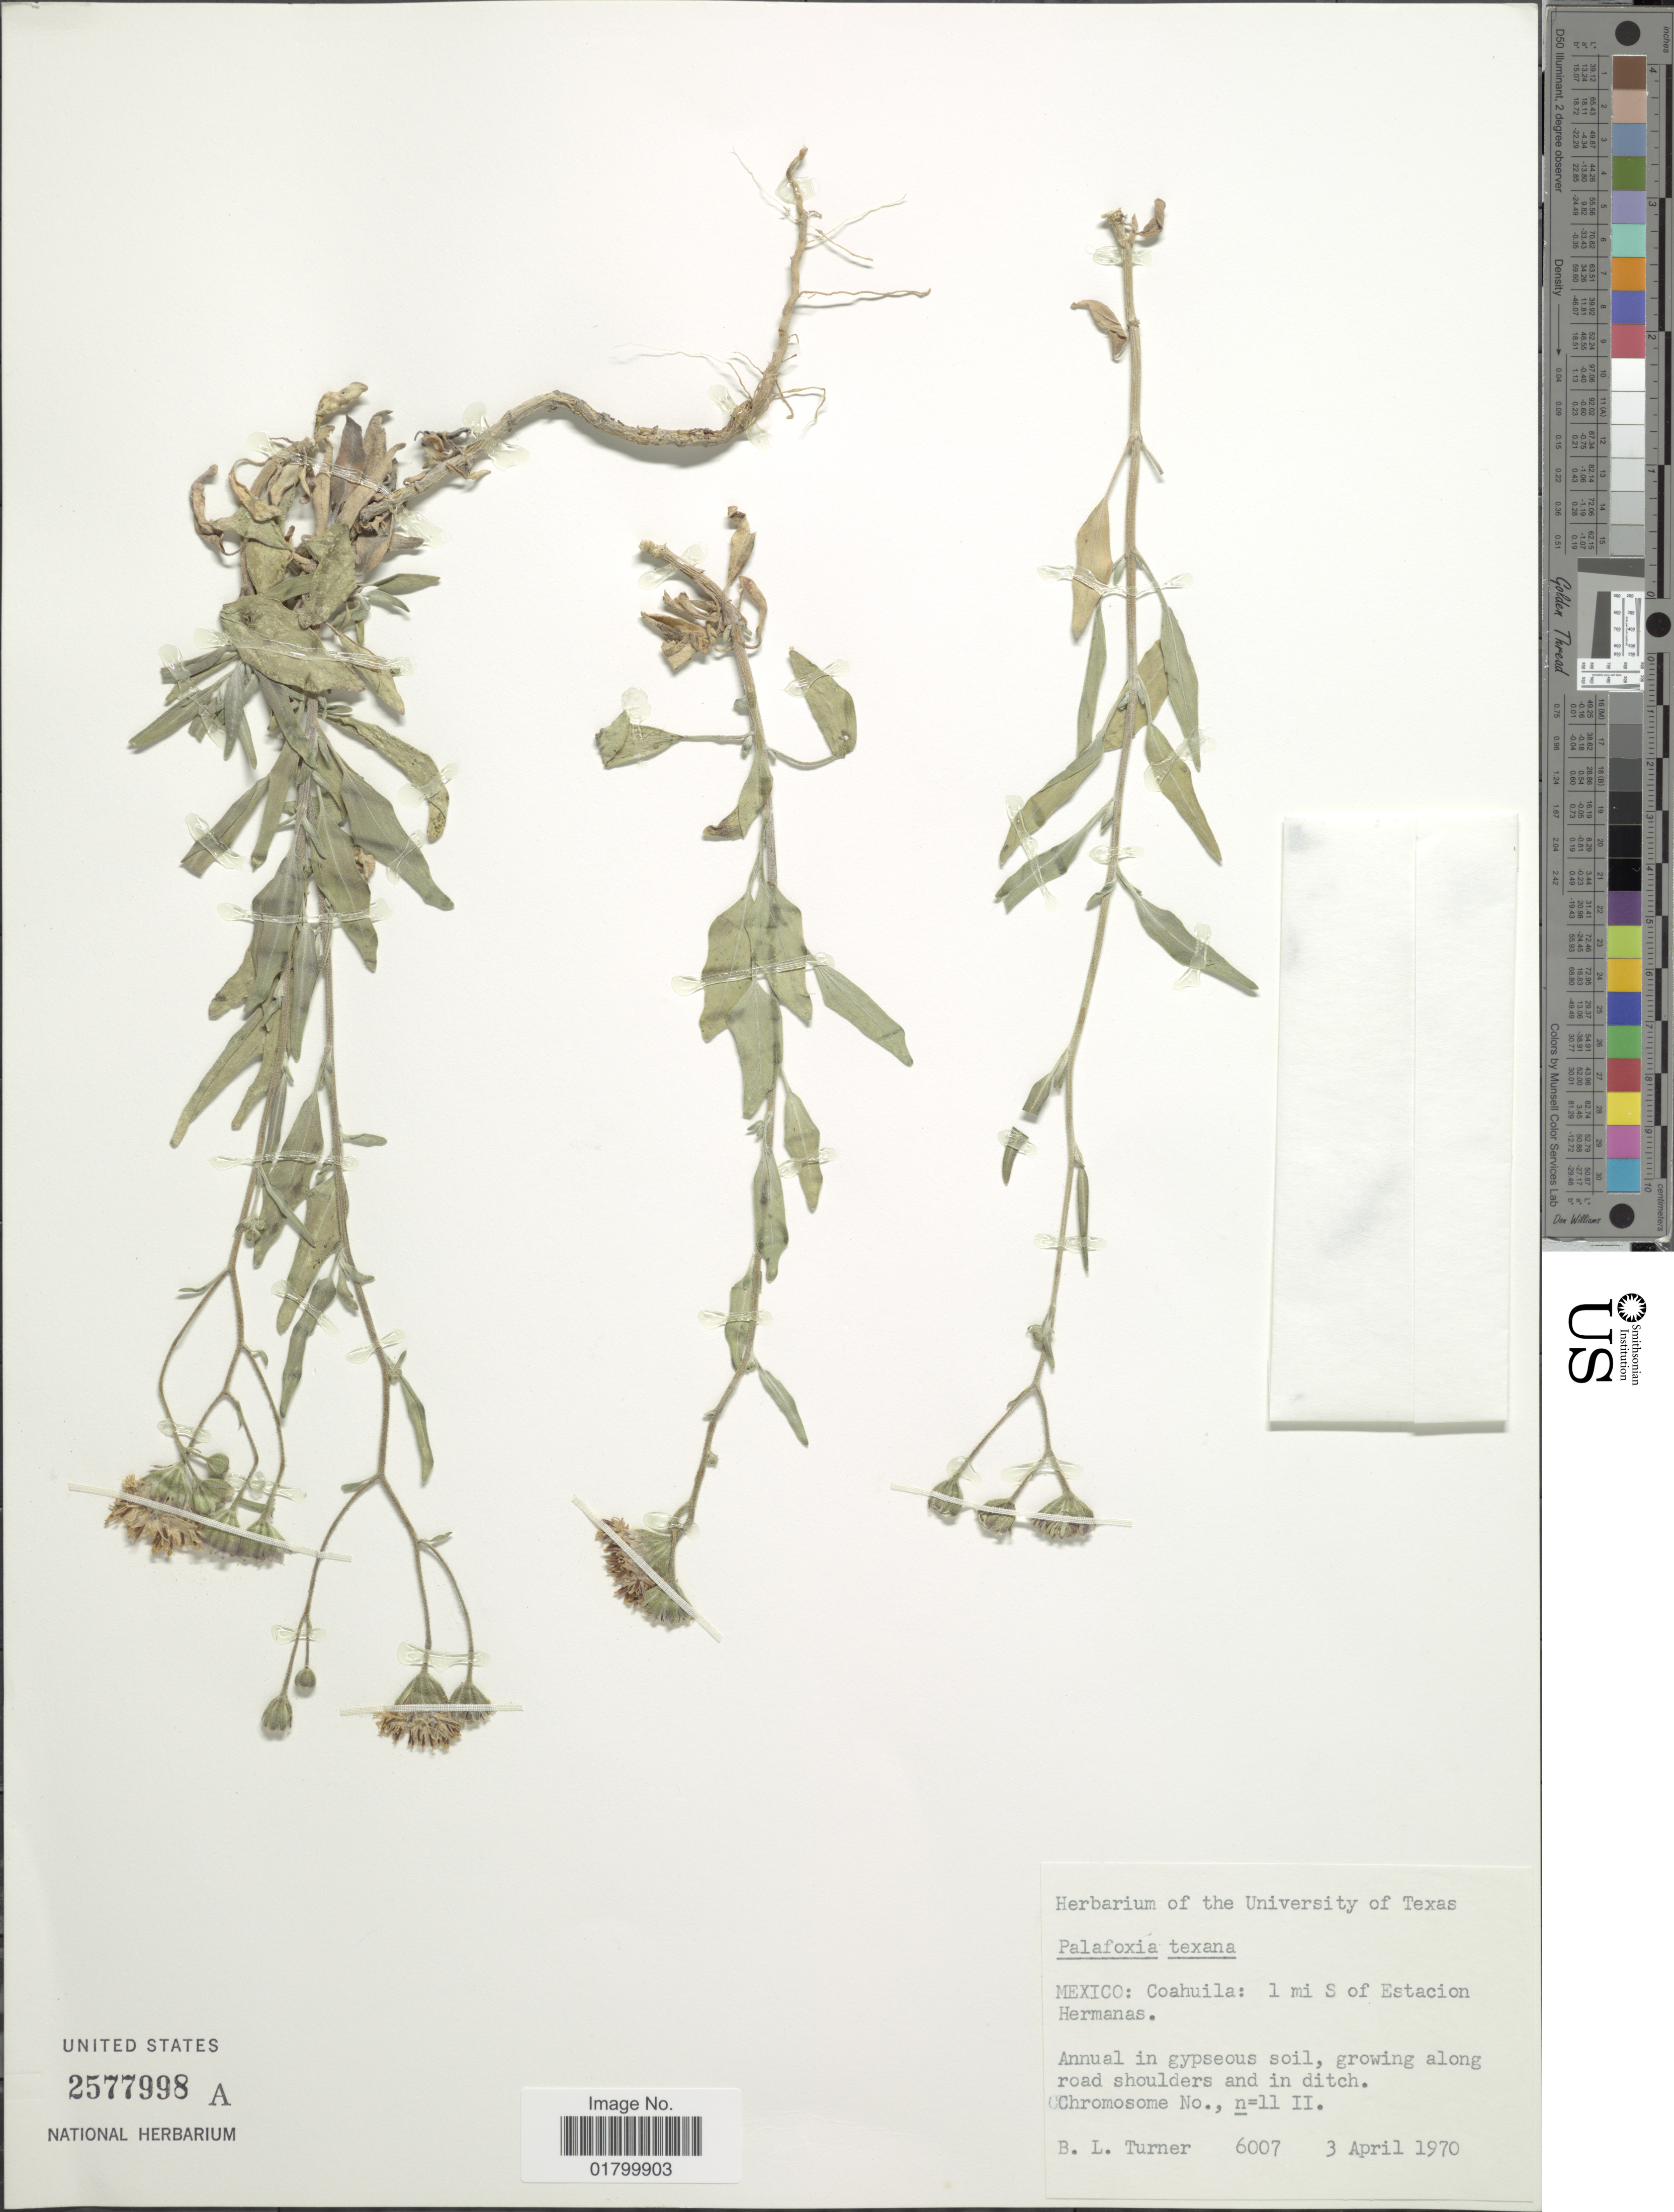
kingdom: Plantae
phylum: Tracheophyta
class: Magnoliopsida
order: Asterales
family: Asteraceae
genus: Palafoxia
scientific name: Palafoxia texana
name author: DC.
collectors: B. L. Turner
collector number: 6007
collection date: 1970-04-03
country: Mexico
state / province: Coahuila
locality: Mexico: Coahuila: 1 mi S of Estacion Hermanas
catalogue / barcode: US 2577998A